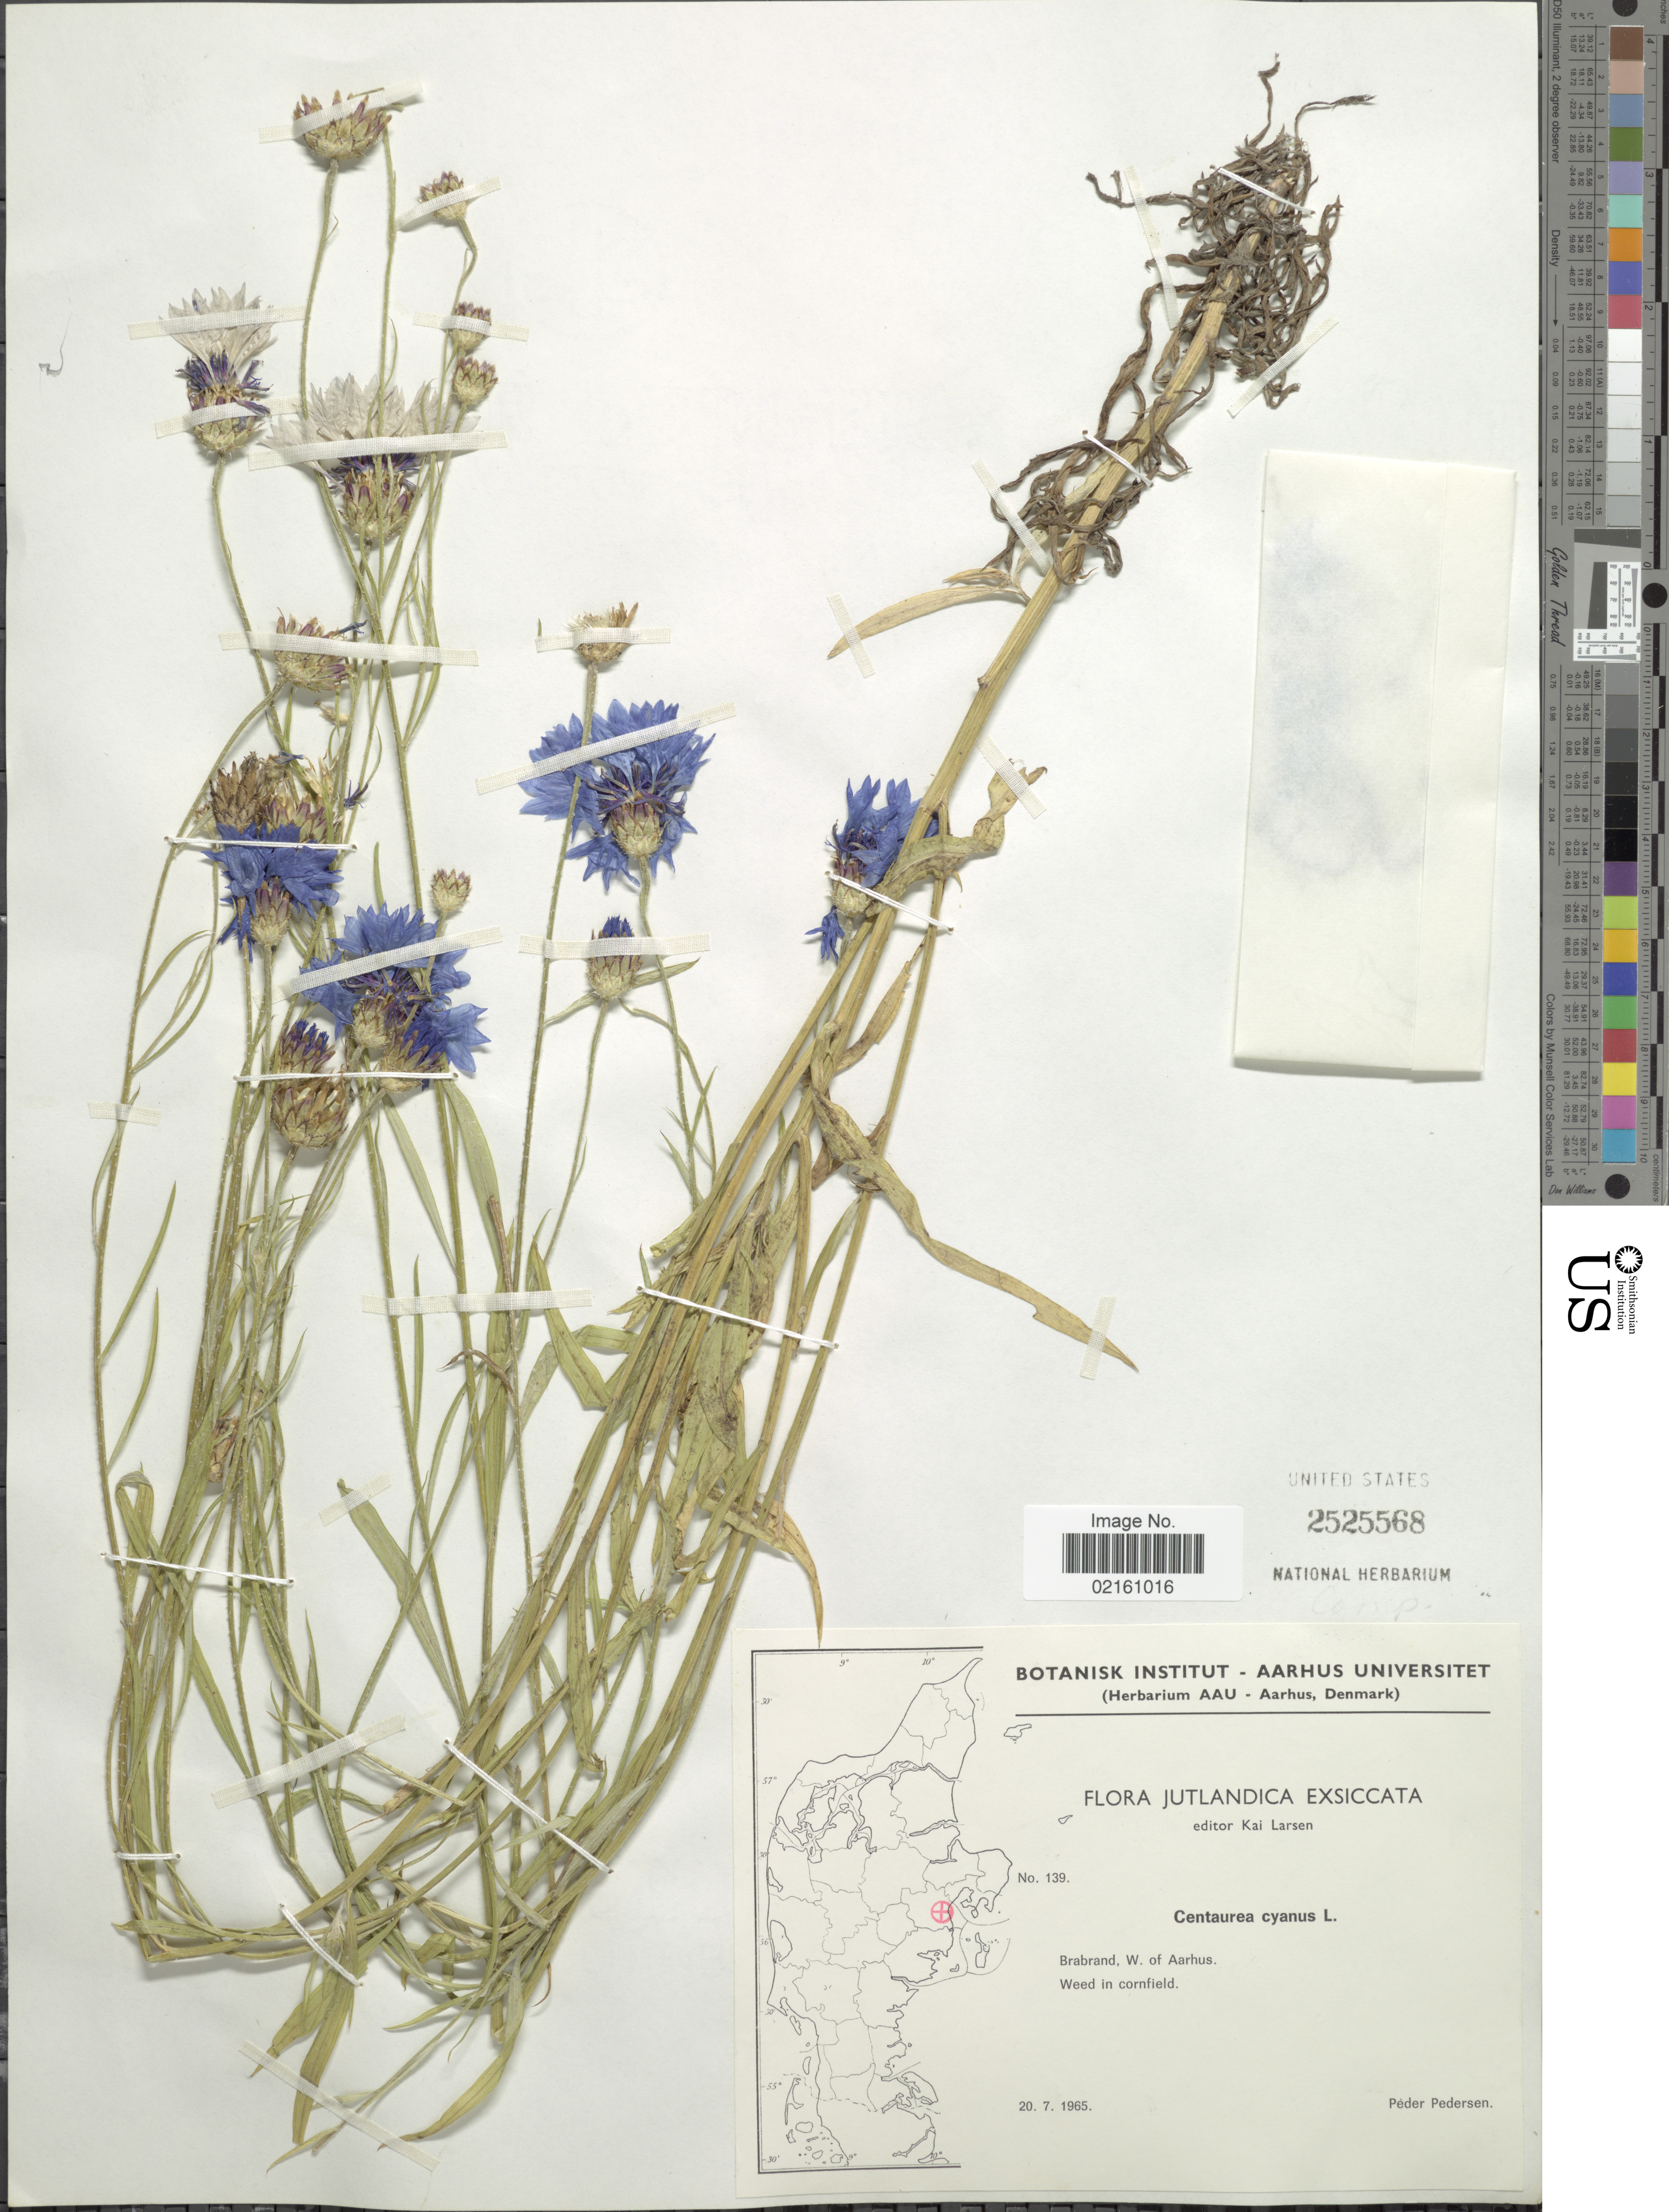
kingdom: Plantae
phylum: Tracheophyta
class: Magnoliopsida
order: Asterales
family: Asteraceae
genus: Centaurea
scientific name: Centaurea cyanus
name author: L.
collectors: P. Pedersen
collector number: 139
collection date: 1965-07-20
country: Denmark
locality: Jutlandica, Braband, W. of Aarhus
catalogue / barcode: US 2525568